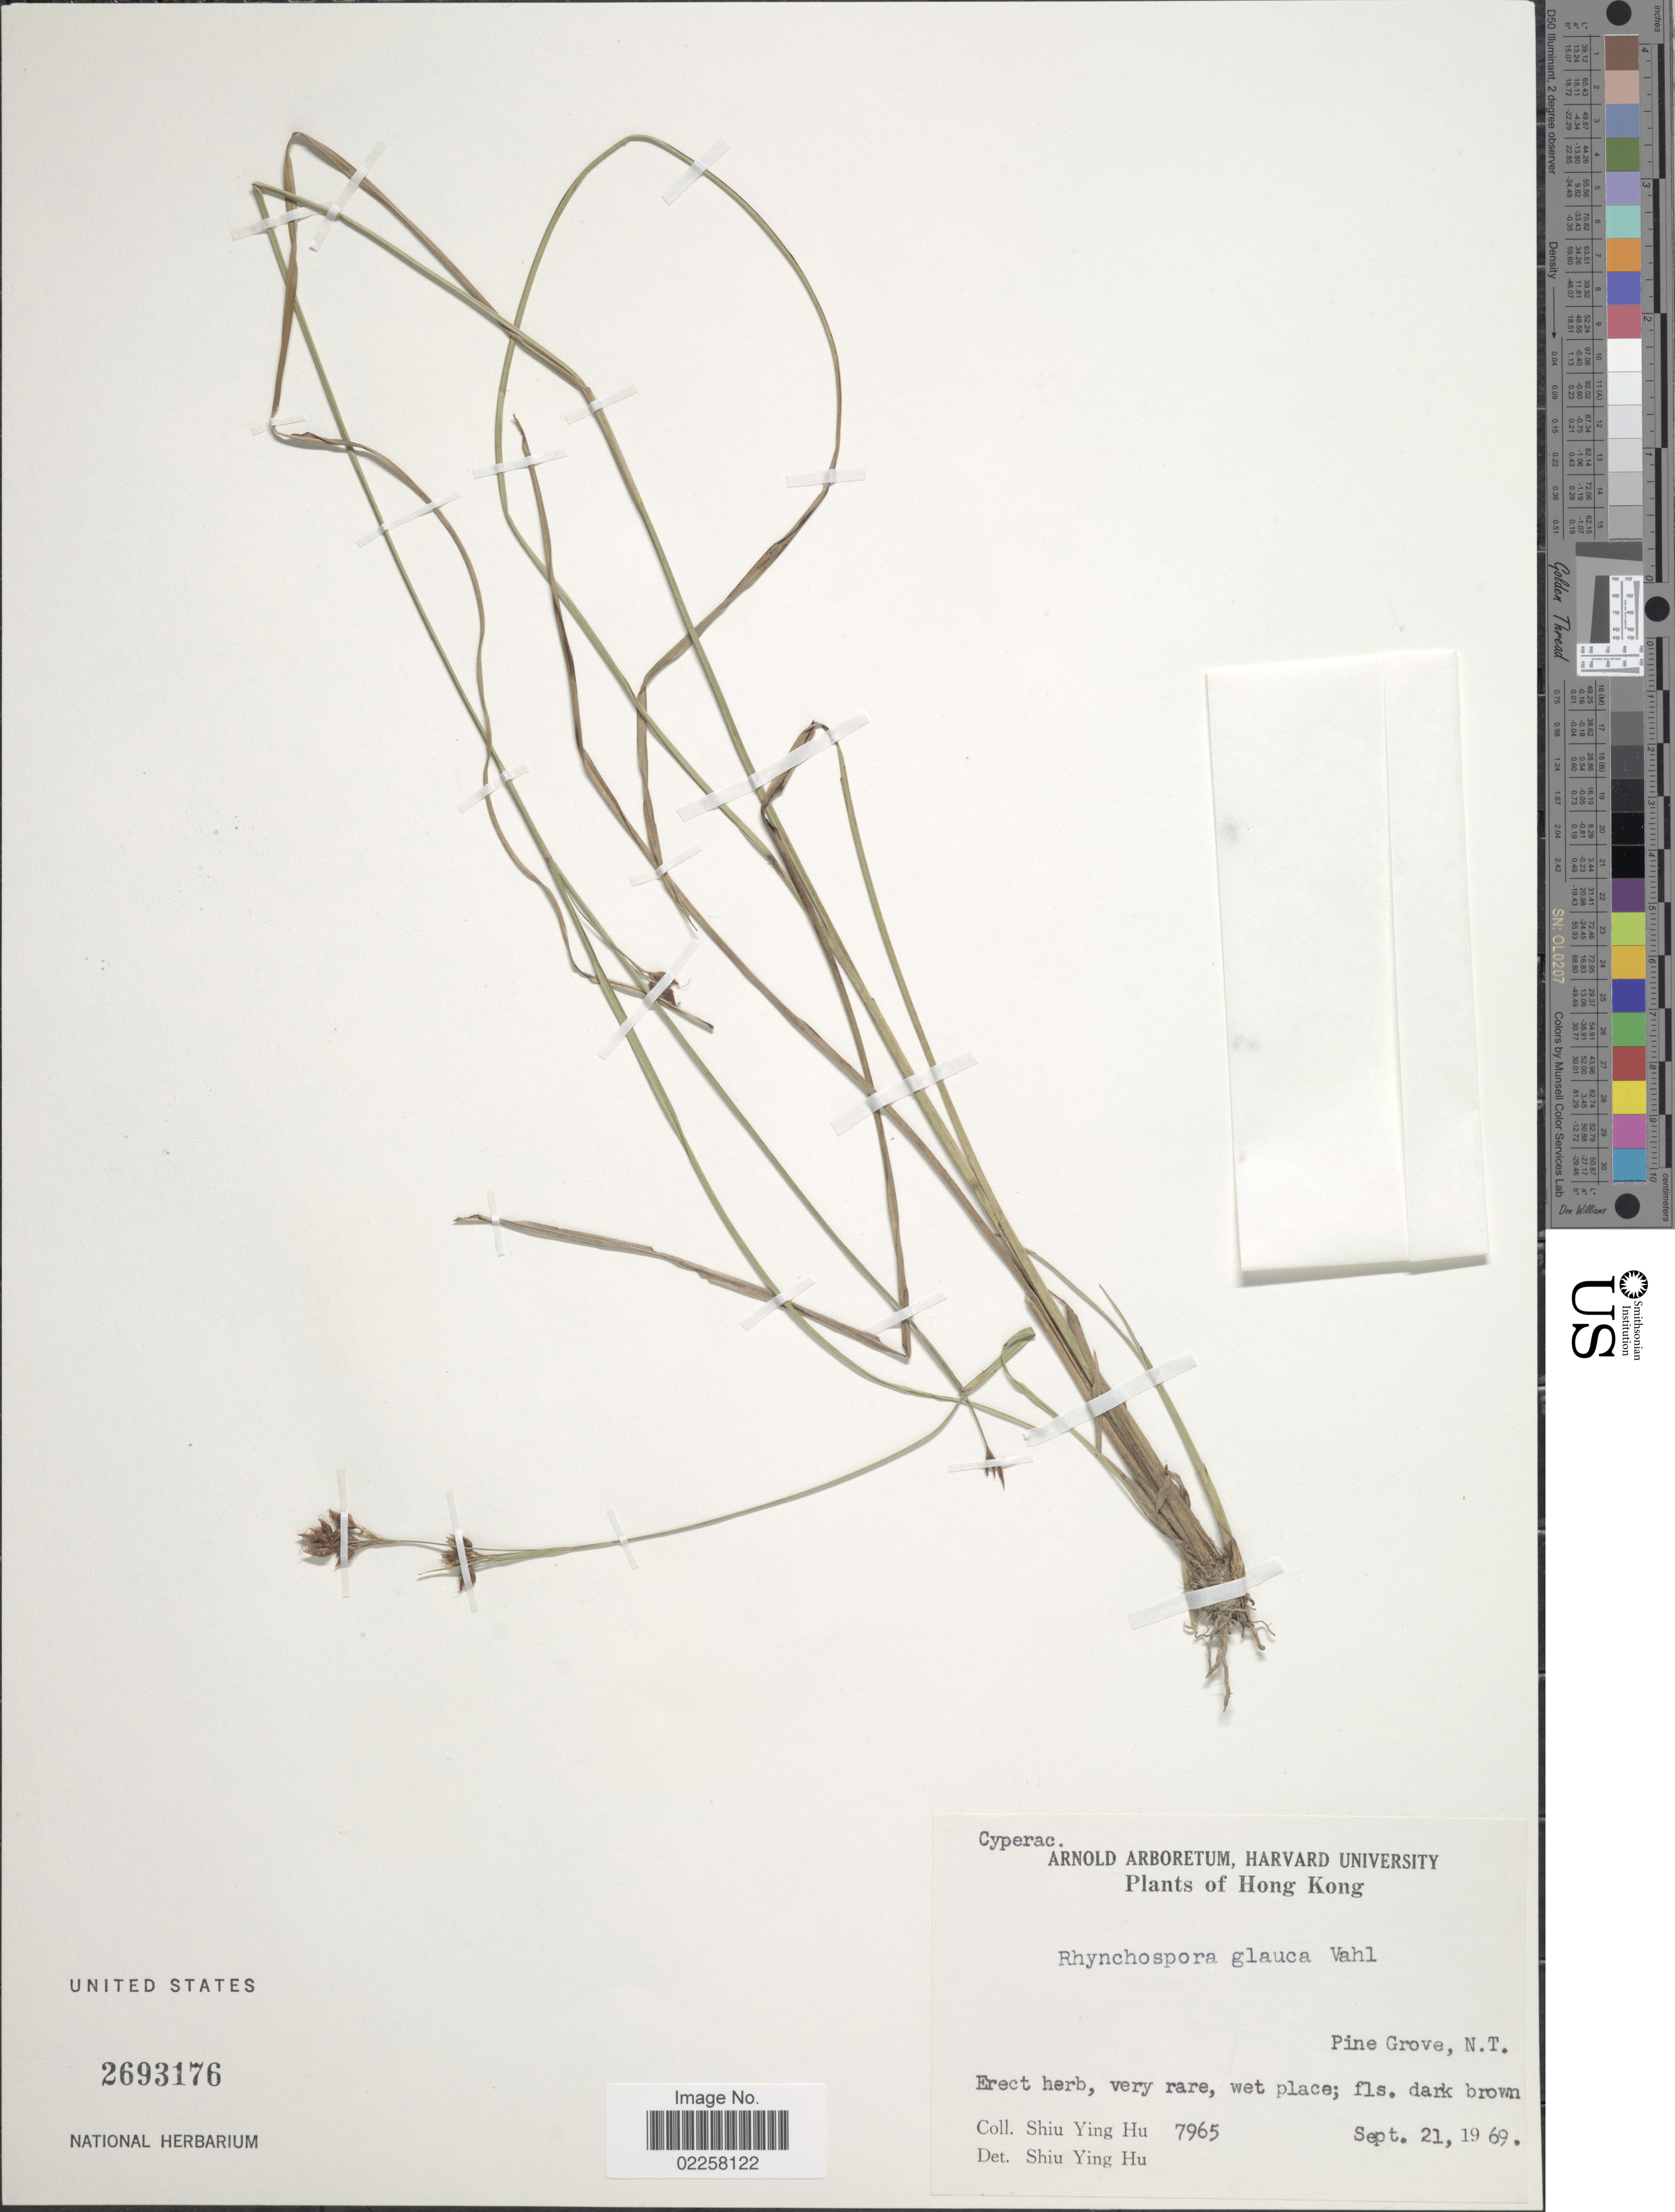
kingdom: Plantae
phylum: Tracheophyta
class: Liliopsida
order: Poales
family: Cyperaceae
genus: Rhynchospora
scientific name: Rhynchospora rugosa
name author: (Vahl) Gale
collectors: S. Y. Hu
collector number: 7965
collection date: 1969-09-21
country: China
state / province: Hong Kong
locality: Pine Grove, N.T.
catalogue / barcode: US 2693176